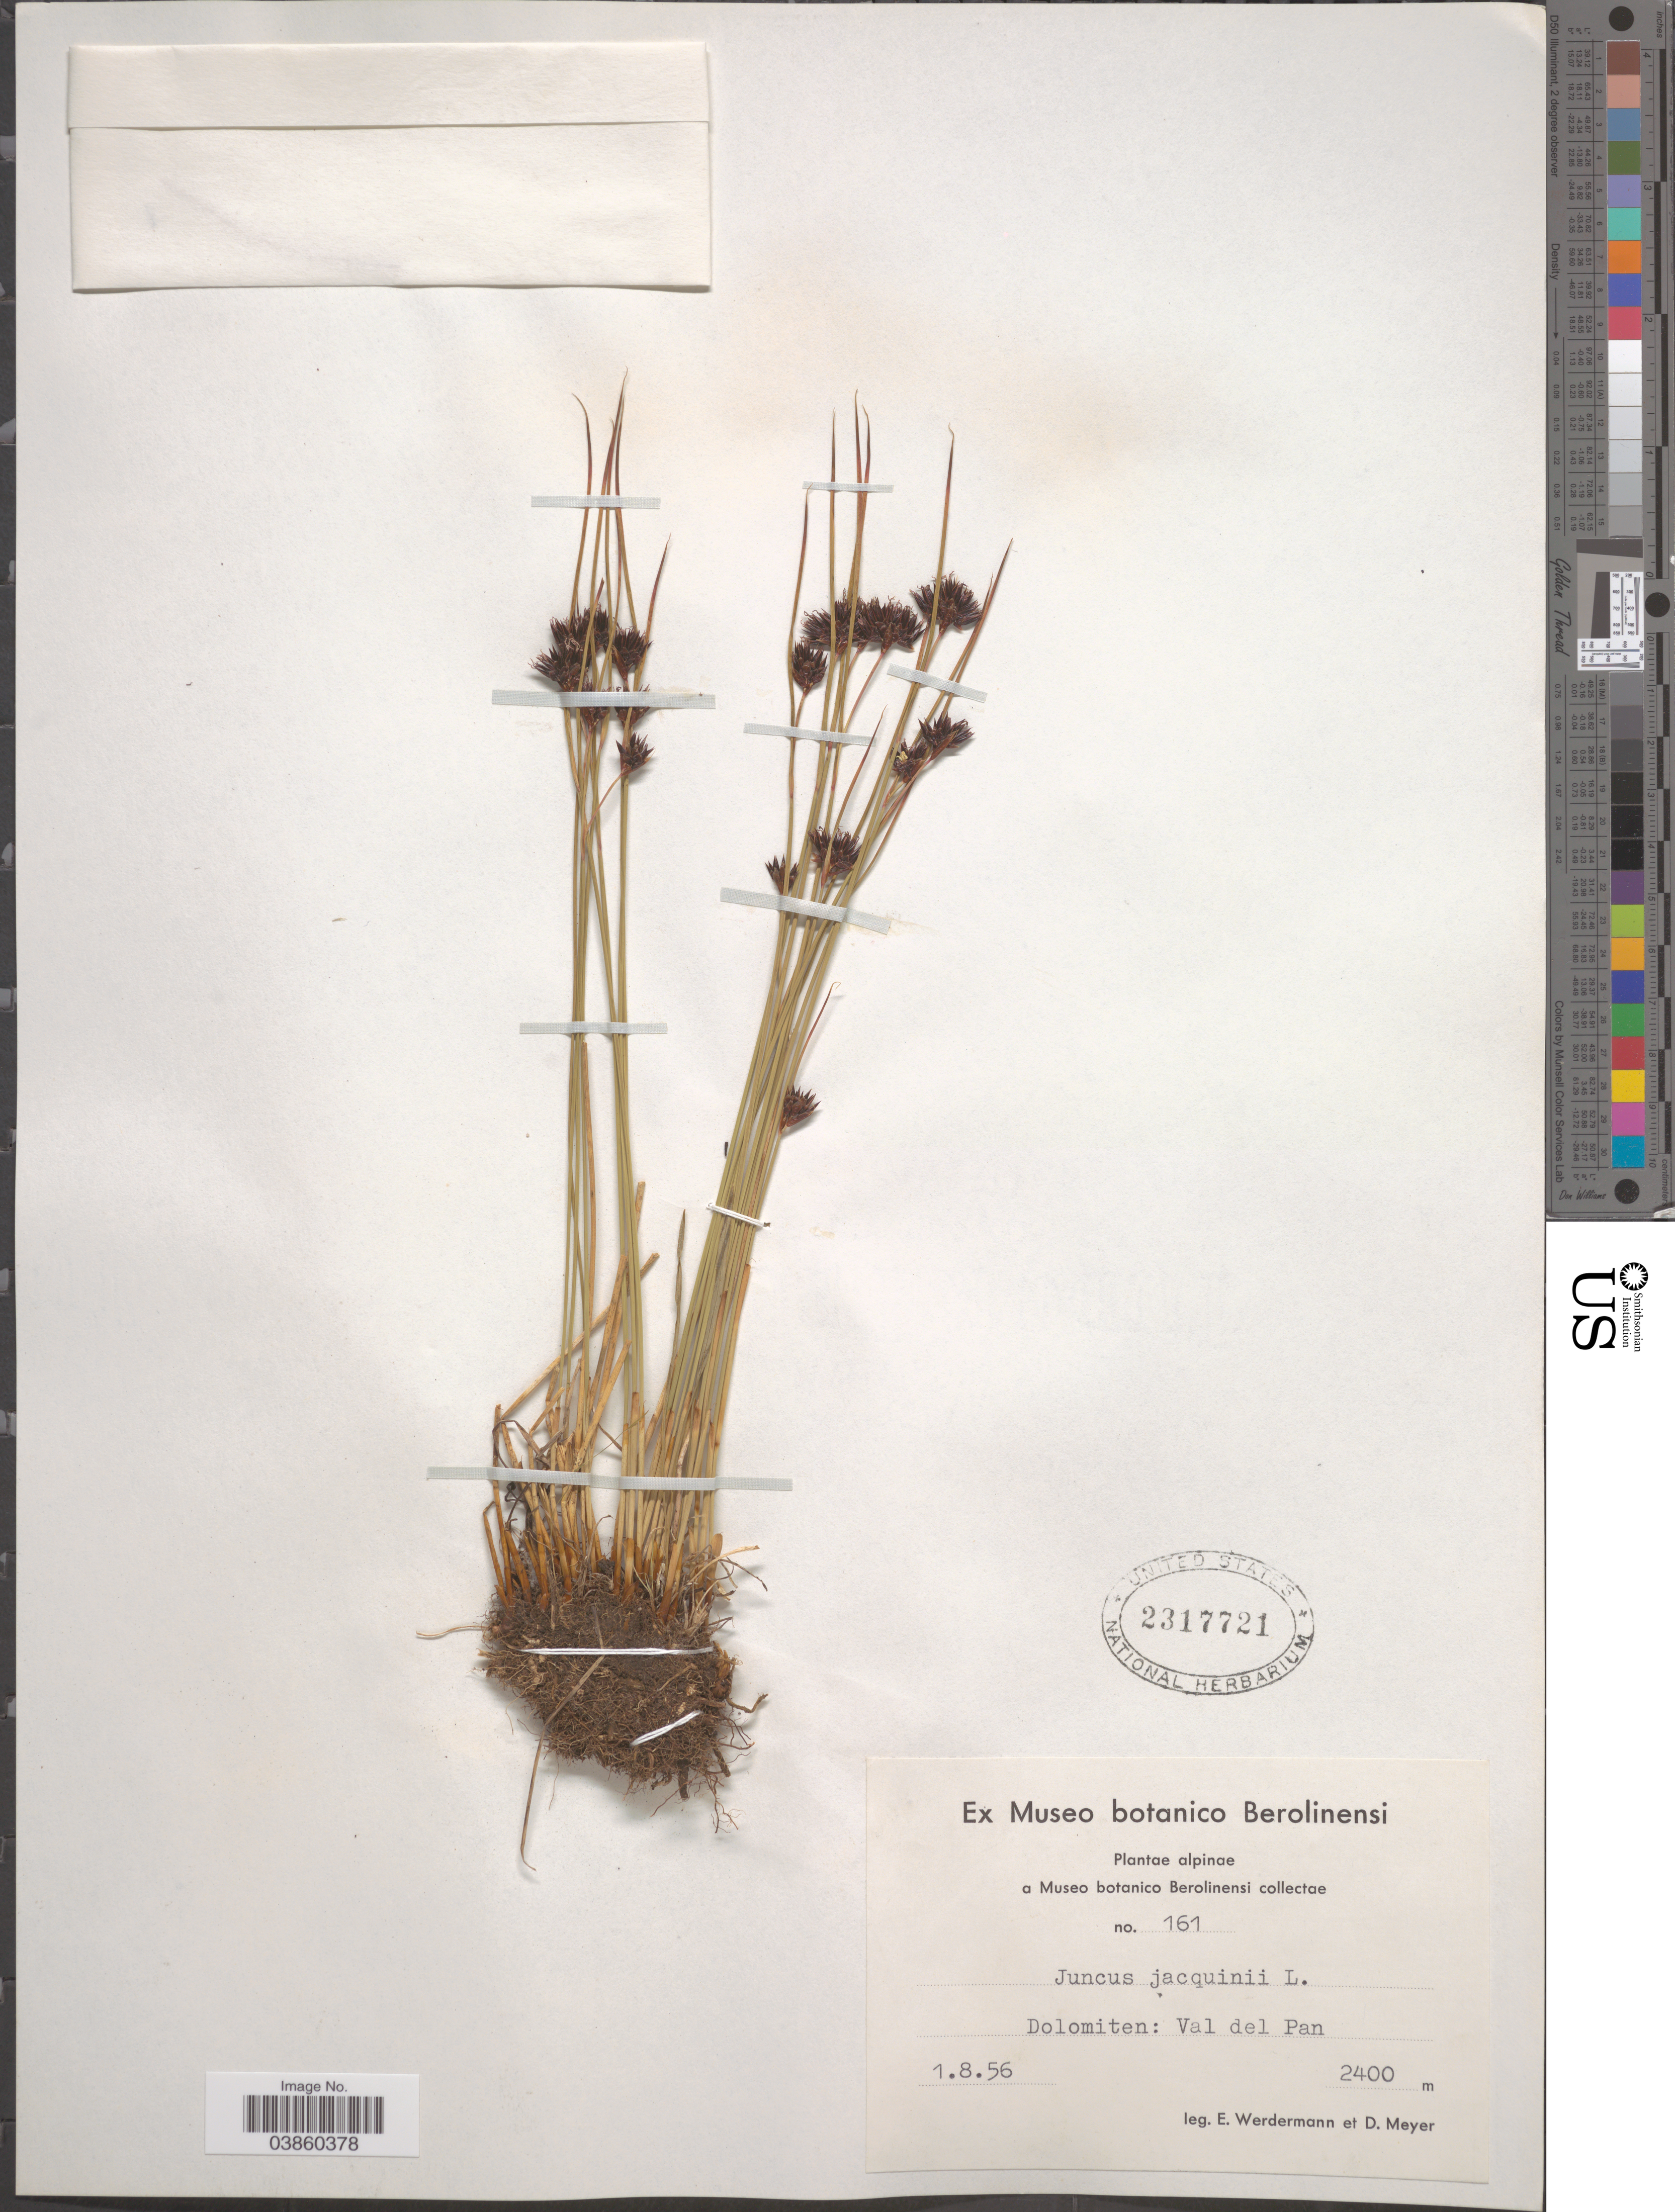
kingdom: Plantae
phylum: Tracheophyta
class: Liliopsida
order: Poales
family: Juncaceae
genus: Juncus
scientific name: Juncus jacquinii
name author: L.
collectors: E. Werdermann & D. Meyer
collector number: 161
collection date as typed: Transcribed d/m/y: 1/8/56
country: Italy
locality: Dolomiten: Val del Pan.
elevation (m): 2400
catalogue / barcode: US 2317721